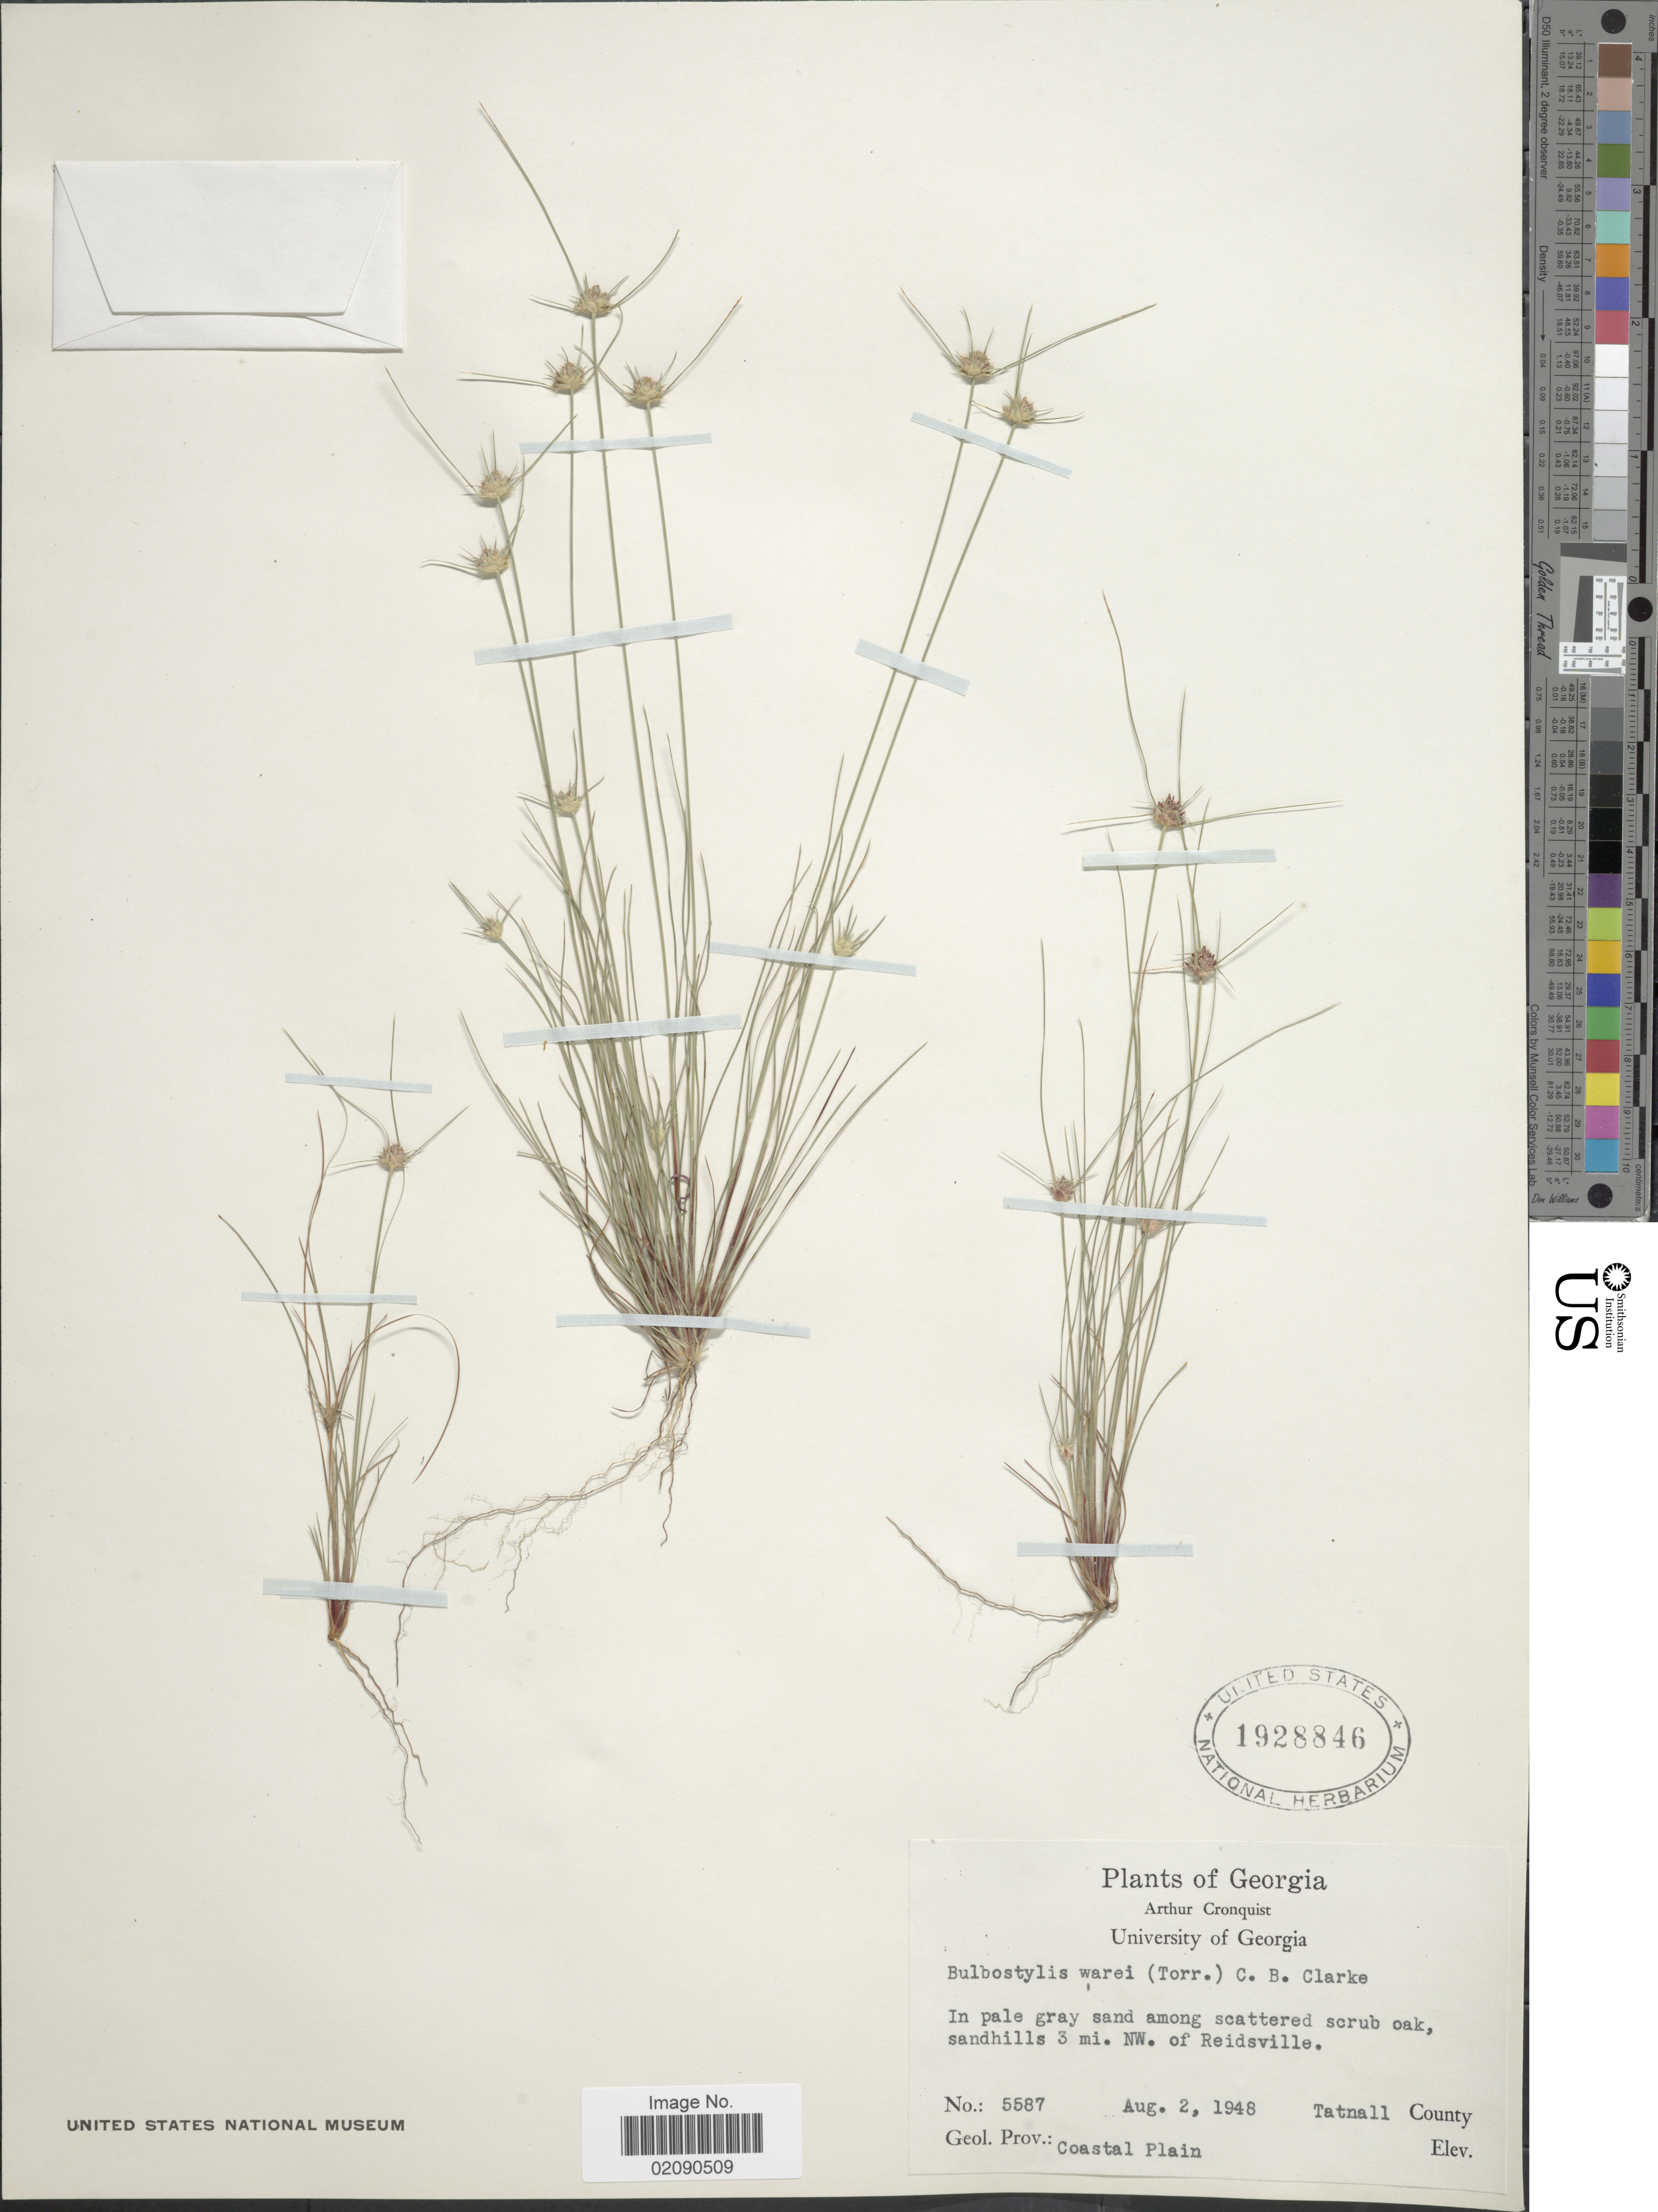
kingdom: Plantae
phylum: Tracheophyta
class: Liliopsida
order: Poales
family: Cyperaceae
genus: Bulbostylis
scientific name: Bulbostylis warei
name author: (Torr.) C.B. Clarke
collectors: A. J. Cronquist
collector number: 5587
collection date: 1948-08-02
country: United States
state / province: Georgia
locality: In pale gray sand among sctattered scrub oak, sandhills 3 mi NW of Reidsville, Tatnall County, Geol. prov. Coastal Plain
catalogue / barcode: US 1928846